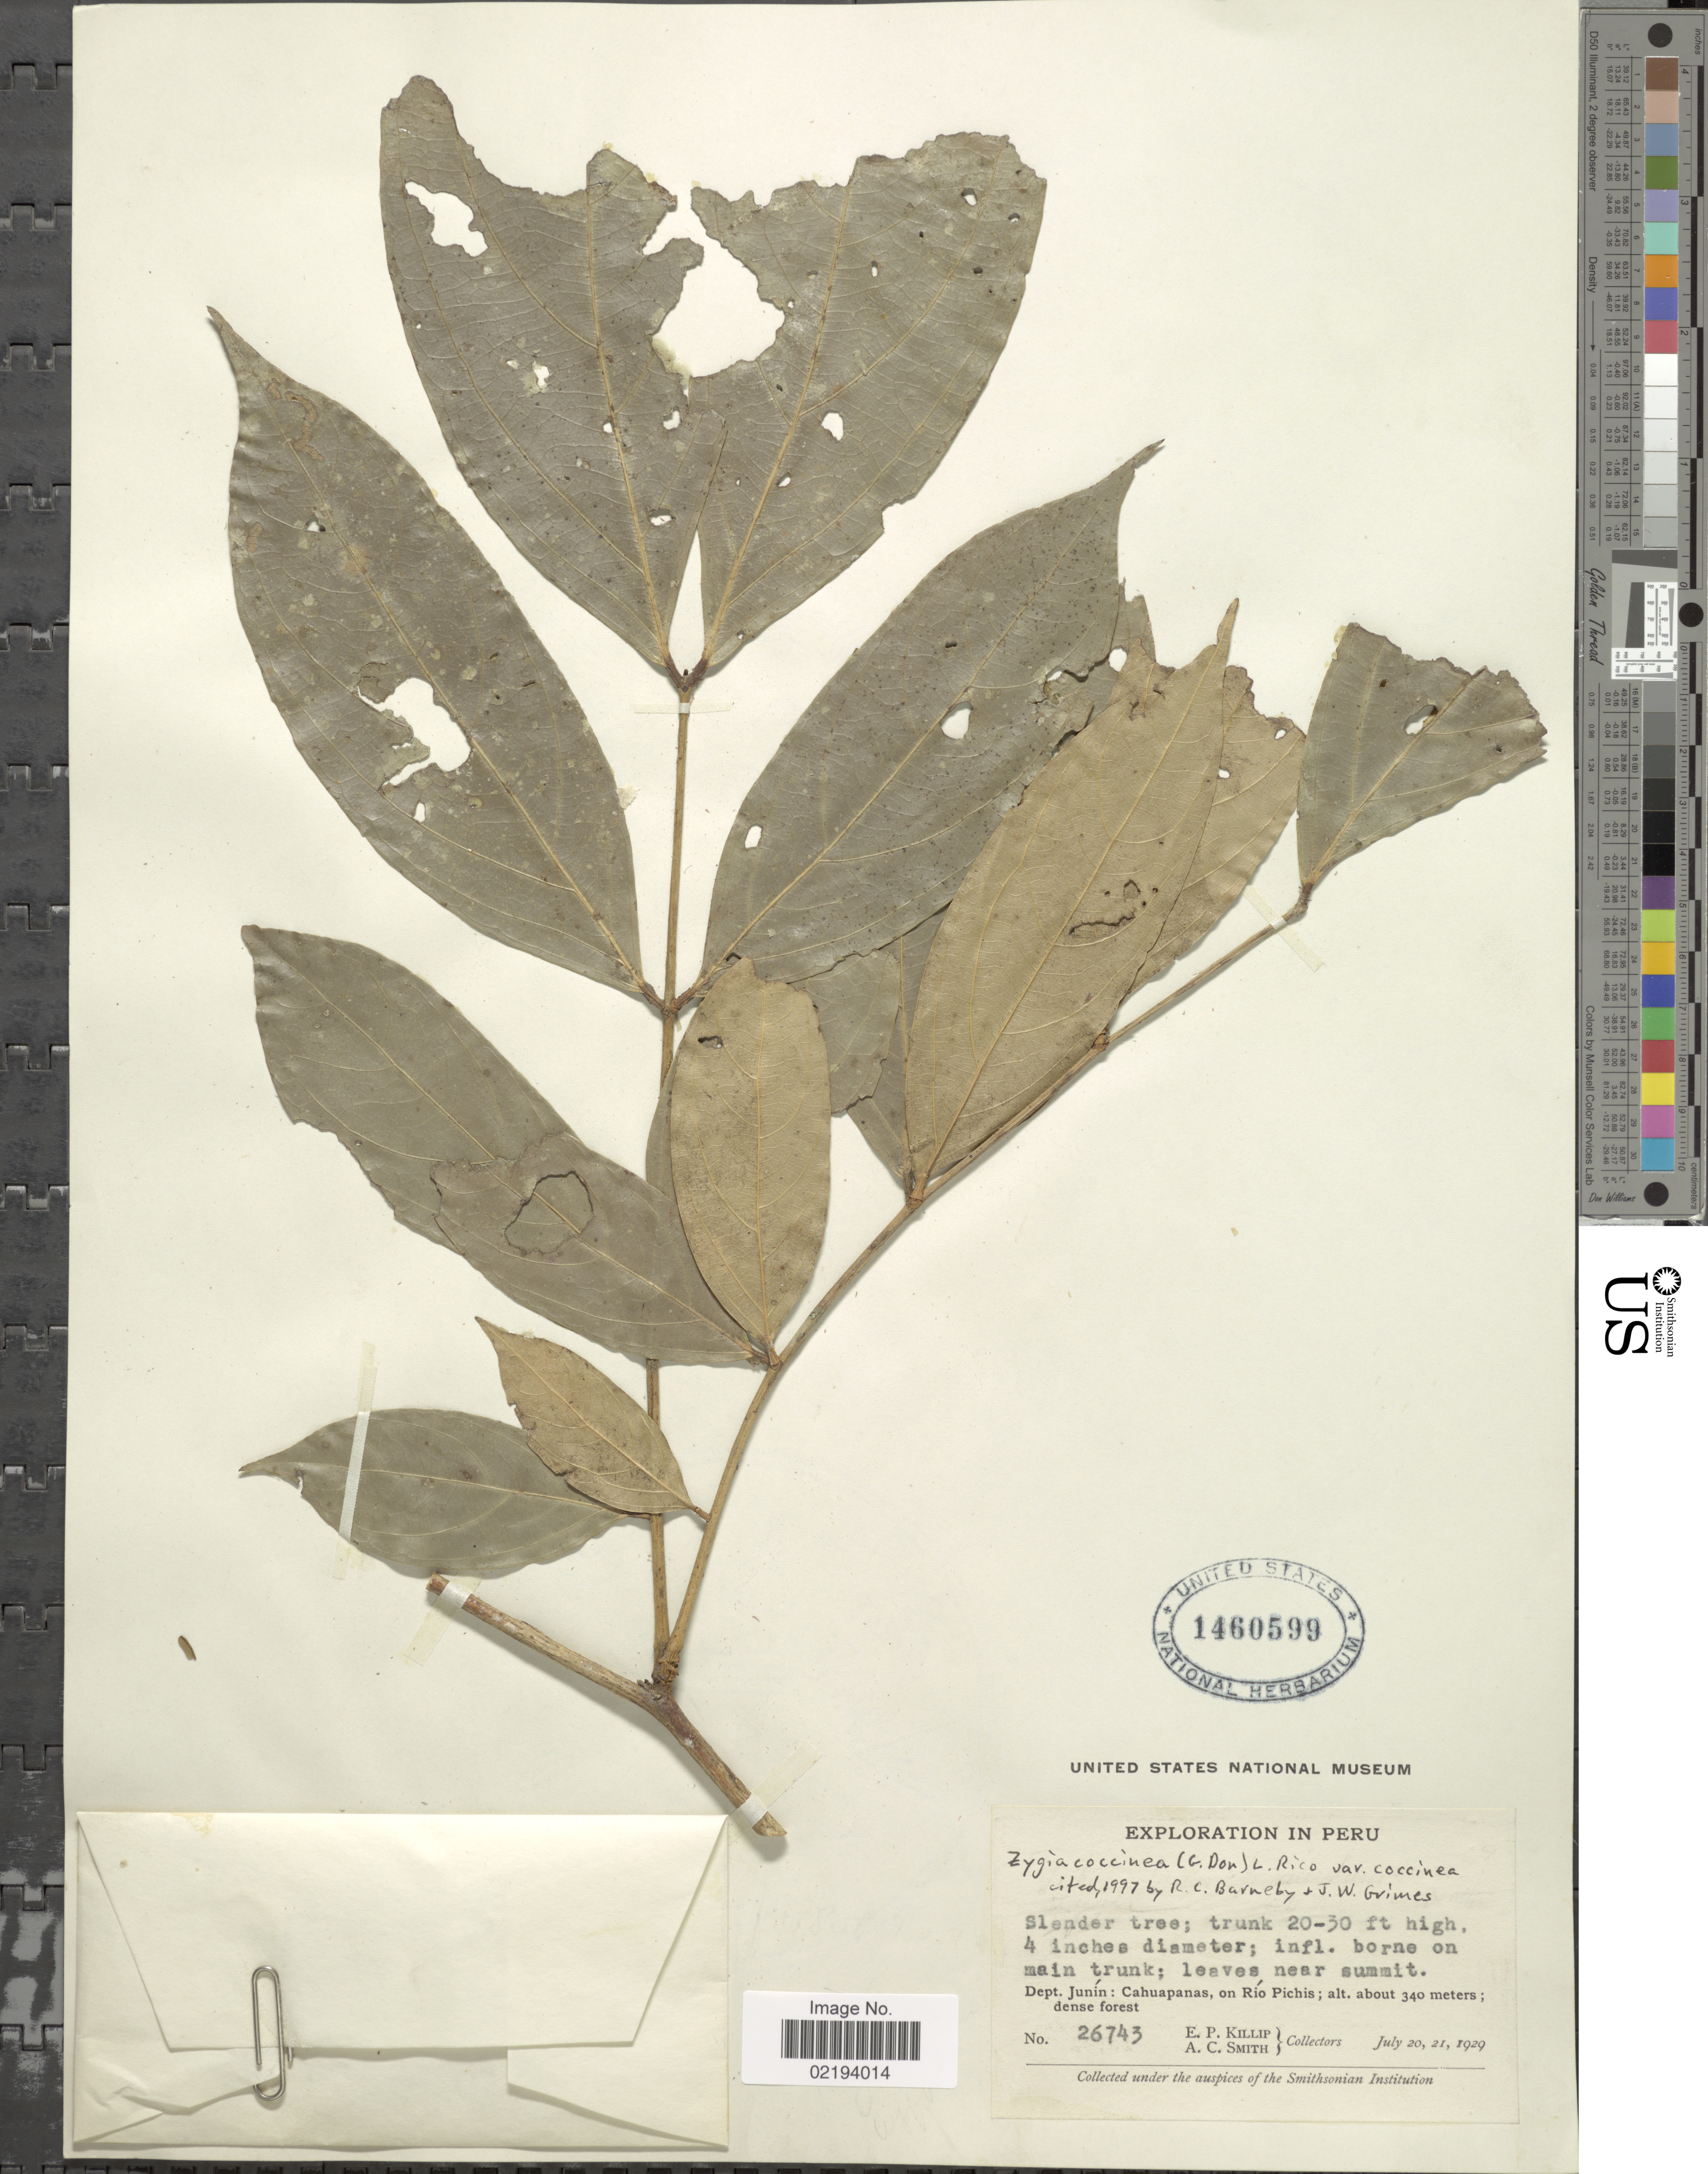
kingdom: Plantae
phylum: Tracheophyta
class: Magnoliopsida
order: Fabales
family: Fabaceae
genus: Zygia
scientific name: Zygia coccinea var. coccinea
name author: (G. Don) L. Rico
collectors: E. P. Killip & A. C. Smith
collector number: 26743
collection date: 1929-07-20/1929-07-21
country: Peru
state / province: Junín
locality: Leaves near summit, Dept. Junín: Cahuapanas, on Río Pichis; dense forest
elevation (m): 340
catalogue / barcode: US 1460599